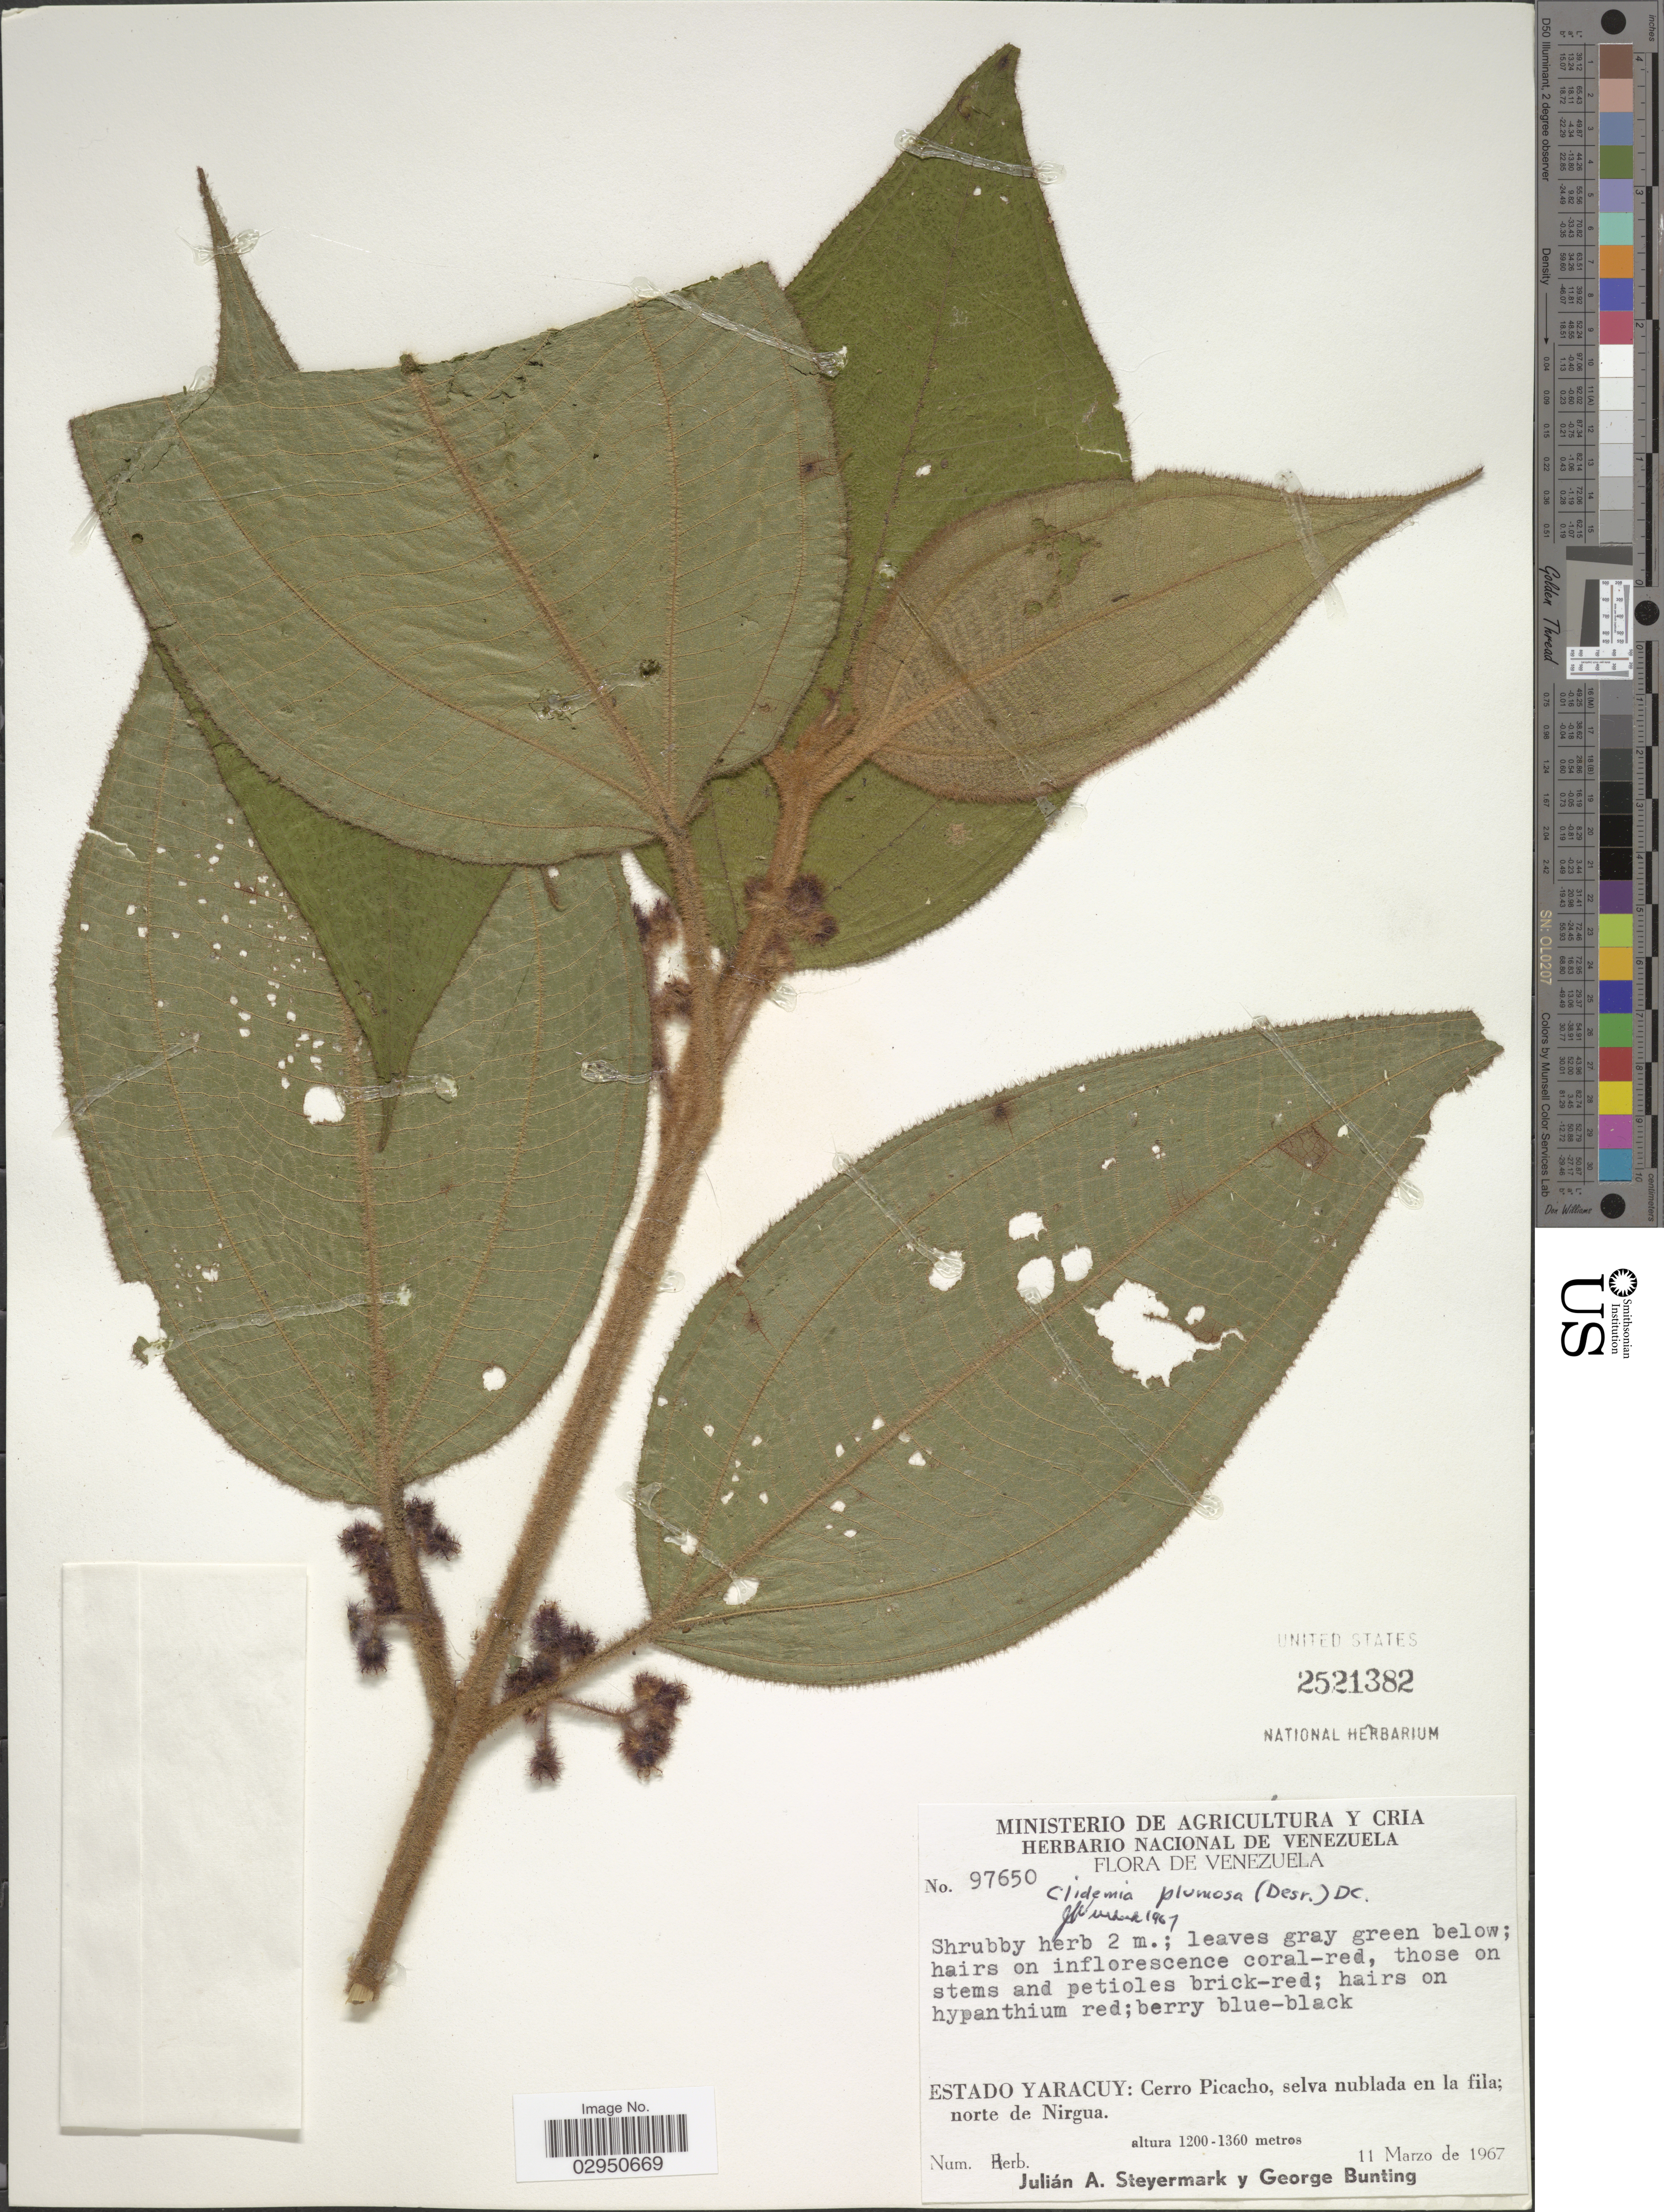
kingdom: Plantae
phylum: Tracheophyta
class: Magnoliopsida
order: Myrtales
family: Melastomataceae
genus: Clidemia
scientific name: Clidemia plumosa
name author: DC.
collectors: J. Steyermark & G. S. Bunting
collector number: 97650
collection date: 1967-03-11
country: Venezuela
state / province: Yaracuy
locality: Cerro Picacho, selva nublada en la fila; norte de Nirgua.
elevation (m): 1200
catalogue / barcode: US 2521382